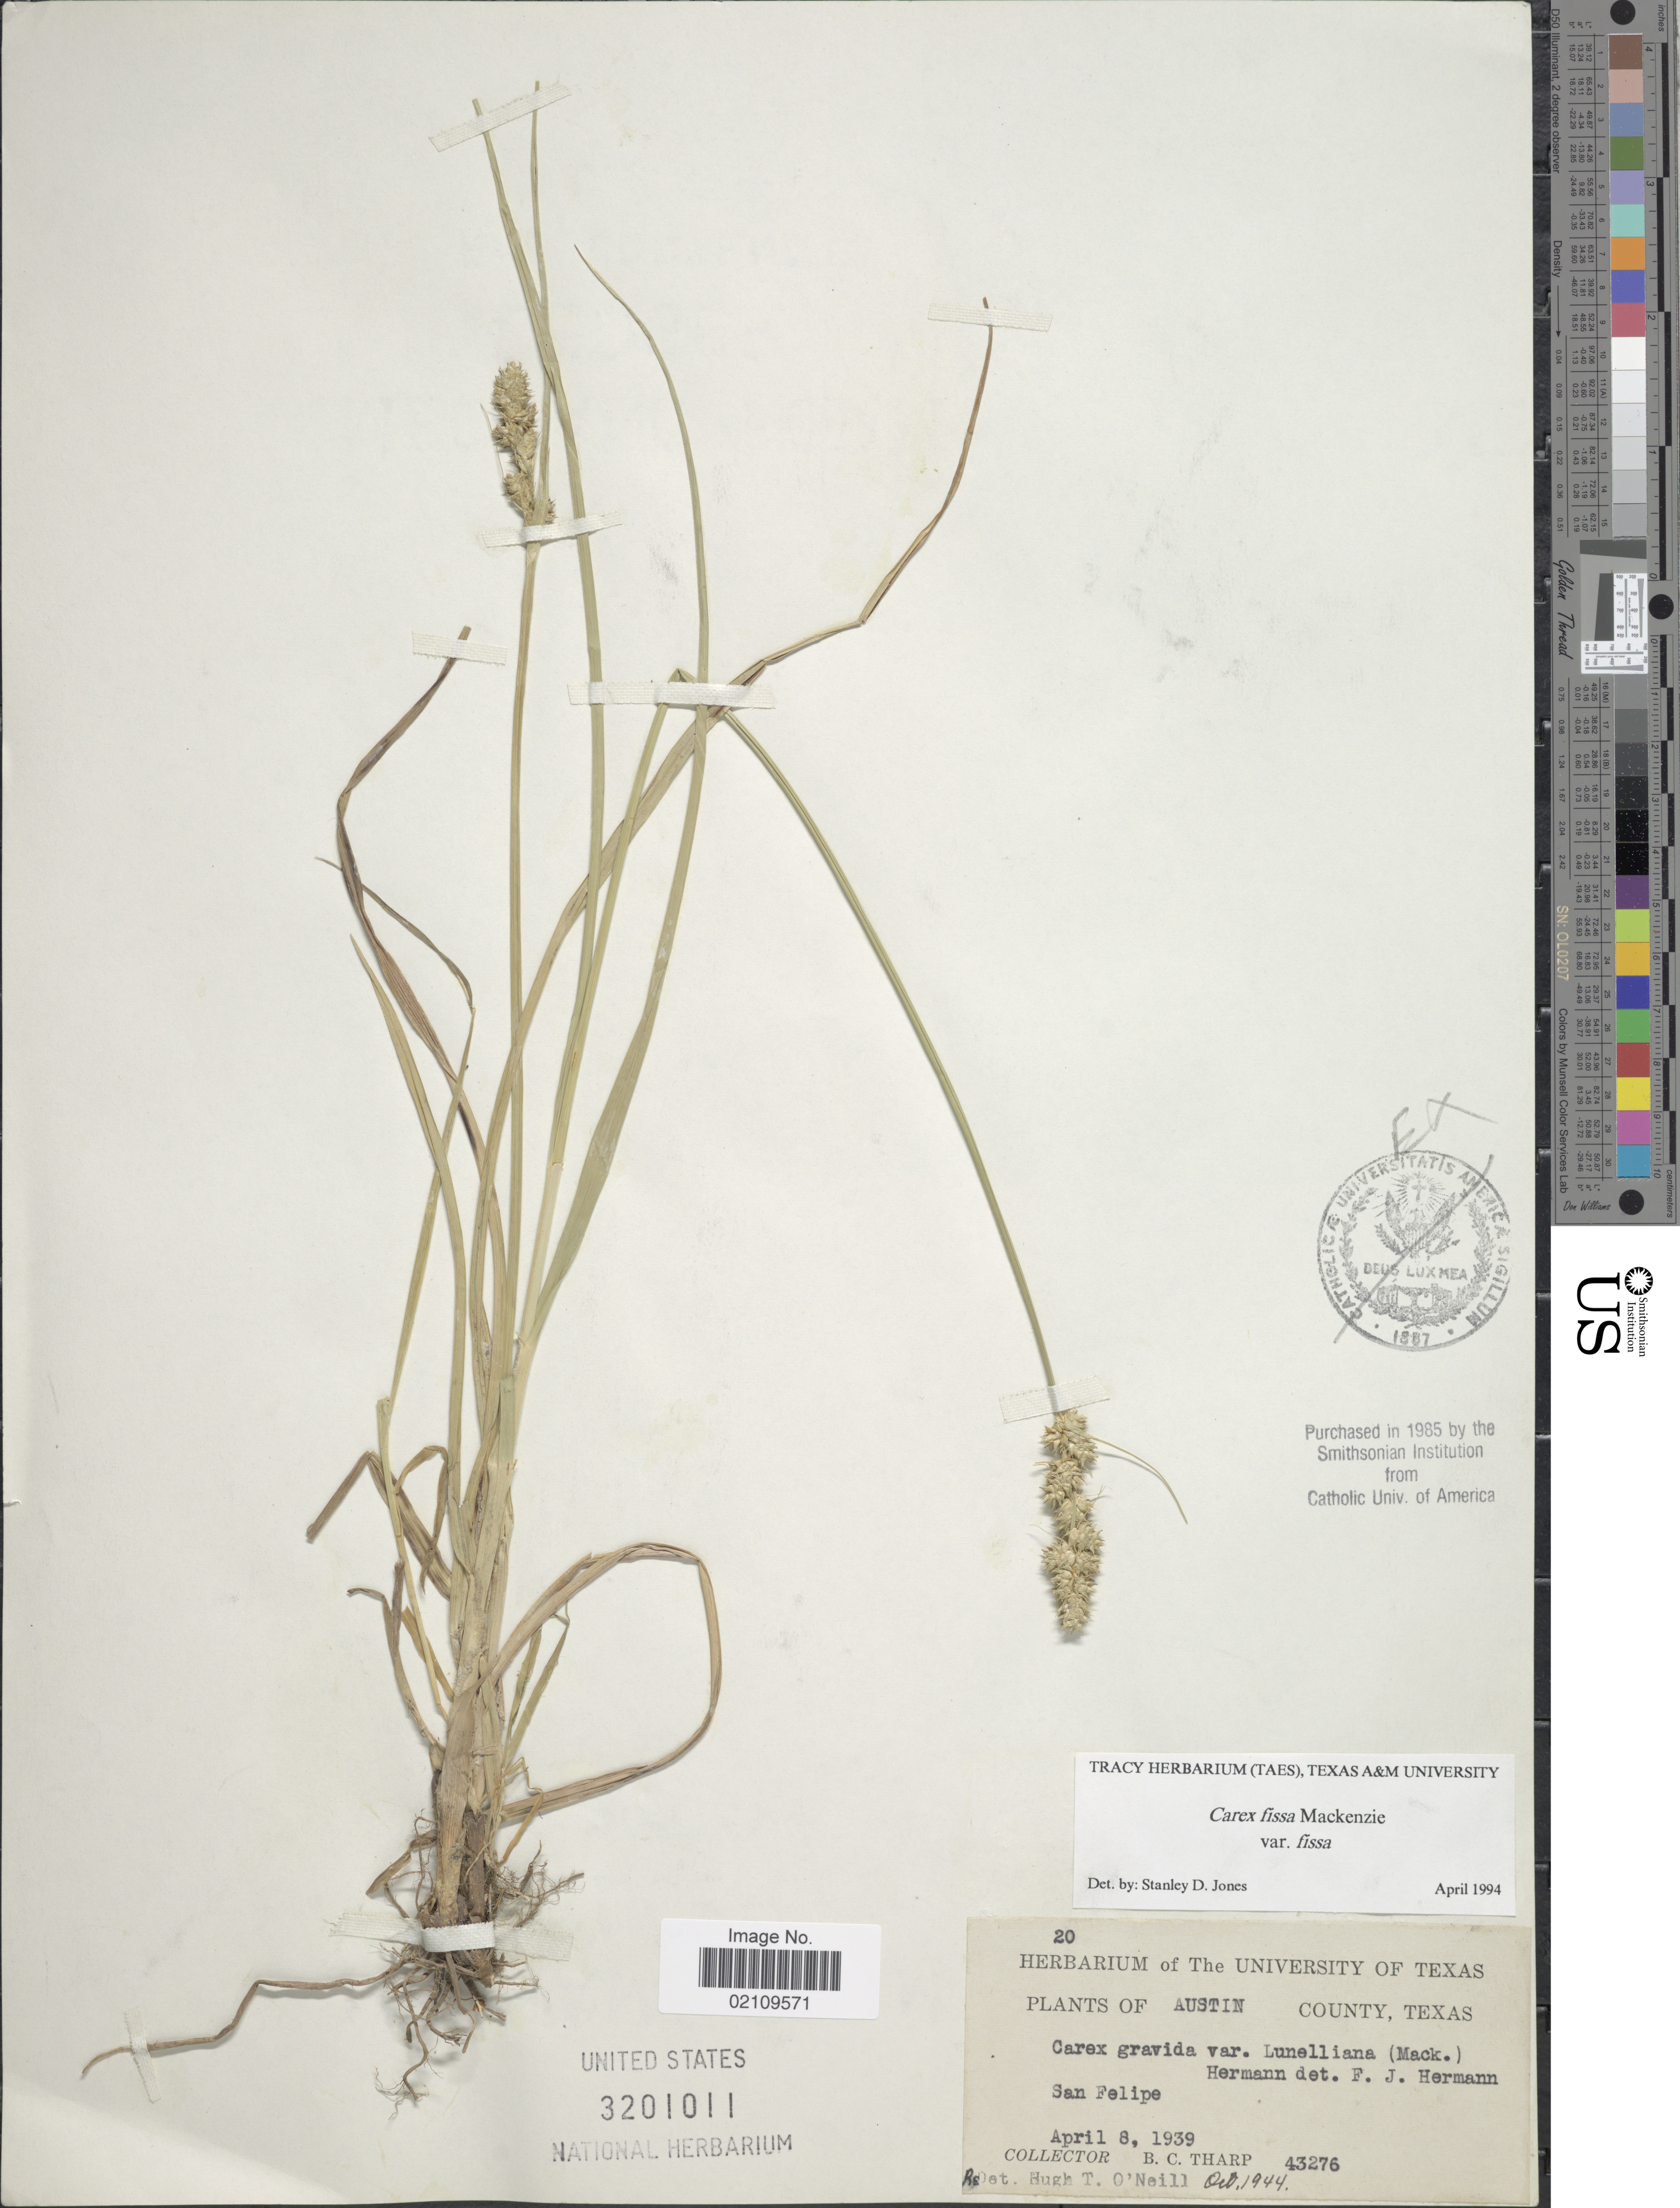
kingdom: Plantae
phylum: Tracheophyta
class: Liliopsida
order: Poales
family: Cyperaceae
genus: Carex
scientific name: Carex fissa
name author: Mack.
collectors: B. C. Tharp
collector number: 43276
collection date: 1939-04-08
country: United States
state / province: Texas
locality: Austin County, San Felipe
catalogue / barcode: US 3201011